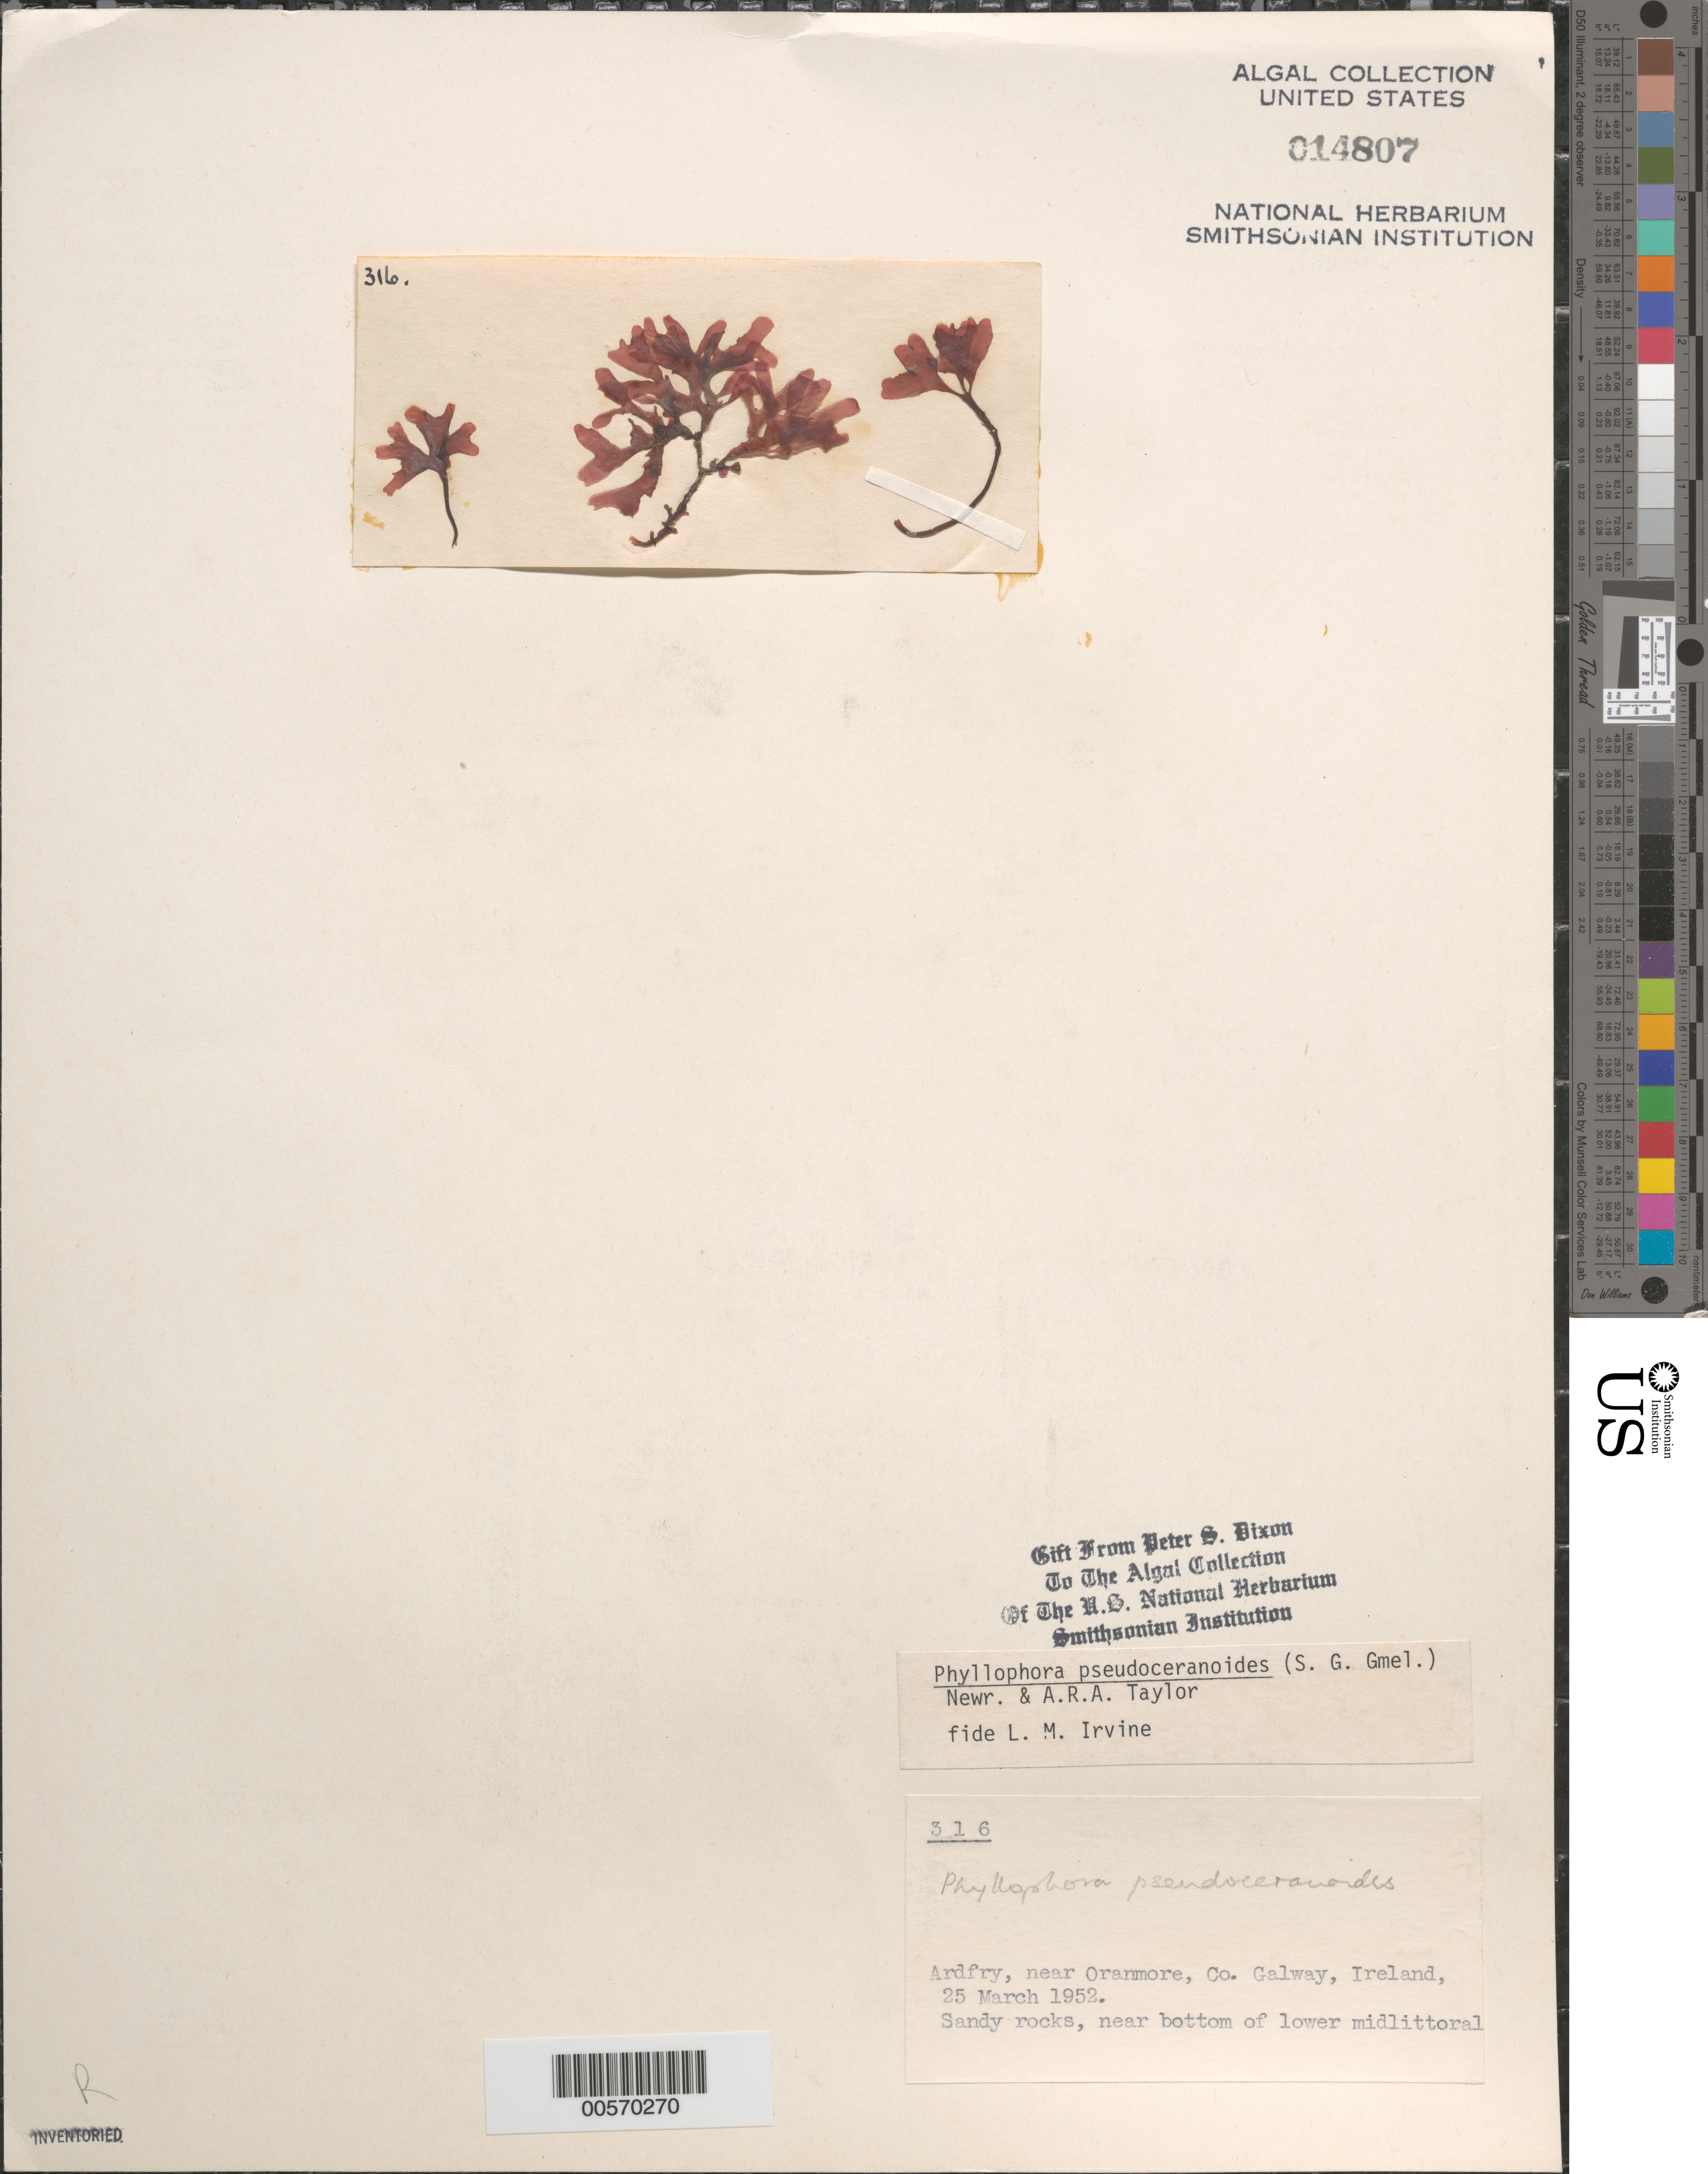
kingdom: Plantae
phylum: Rhodophyta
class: Florideophyceae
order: Gigartinales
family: Phyllophoraceae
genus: Phyllophora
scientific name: Phyllophora pseudoceranoides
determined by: Irvine, L. M.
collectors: P. S. Dixon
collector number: PSD 316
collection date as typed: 25 Mar 1952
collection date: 1952-03-25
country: Ireland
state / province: Connaught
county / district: Galway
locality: Ardfry, near Oranmore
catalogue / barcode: US 14807